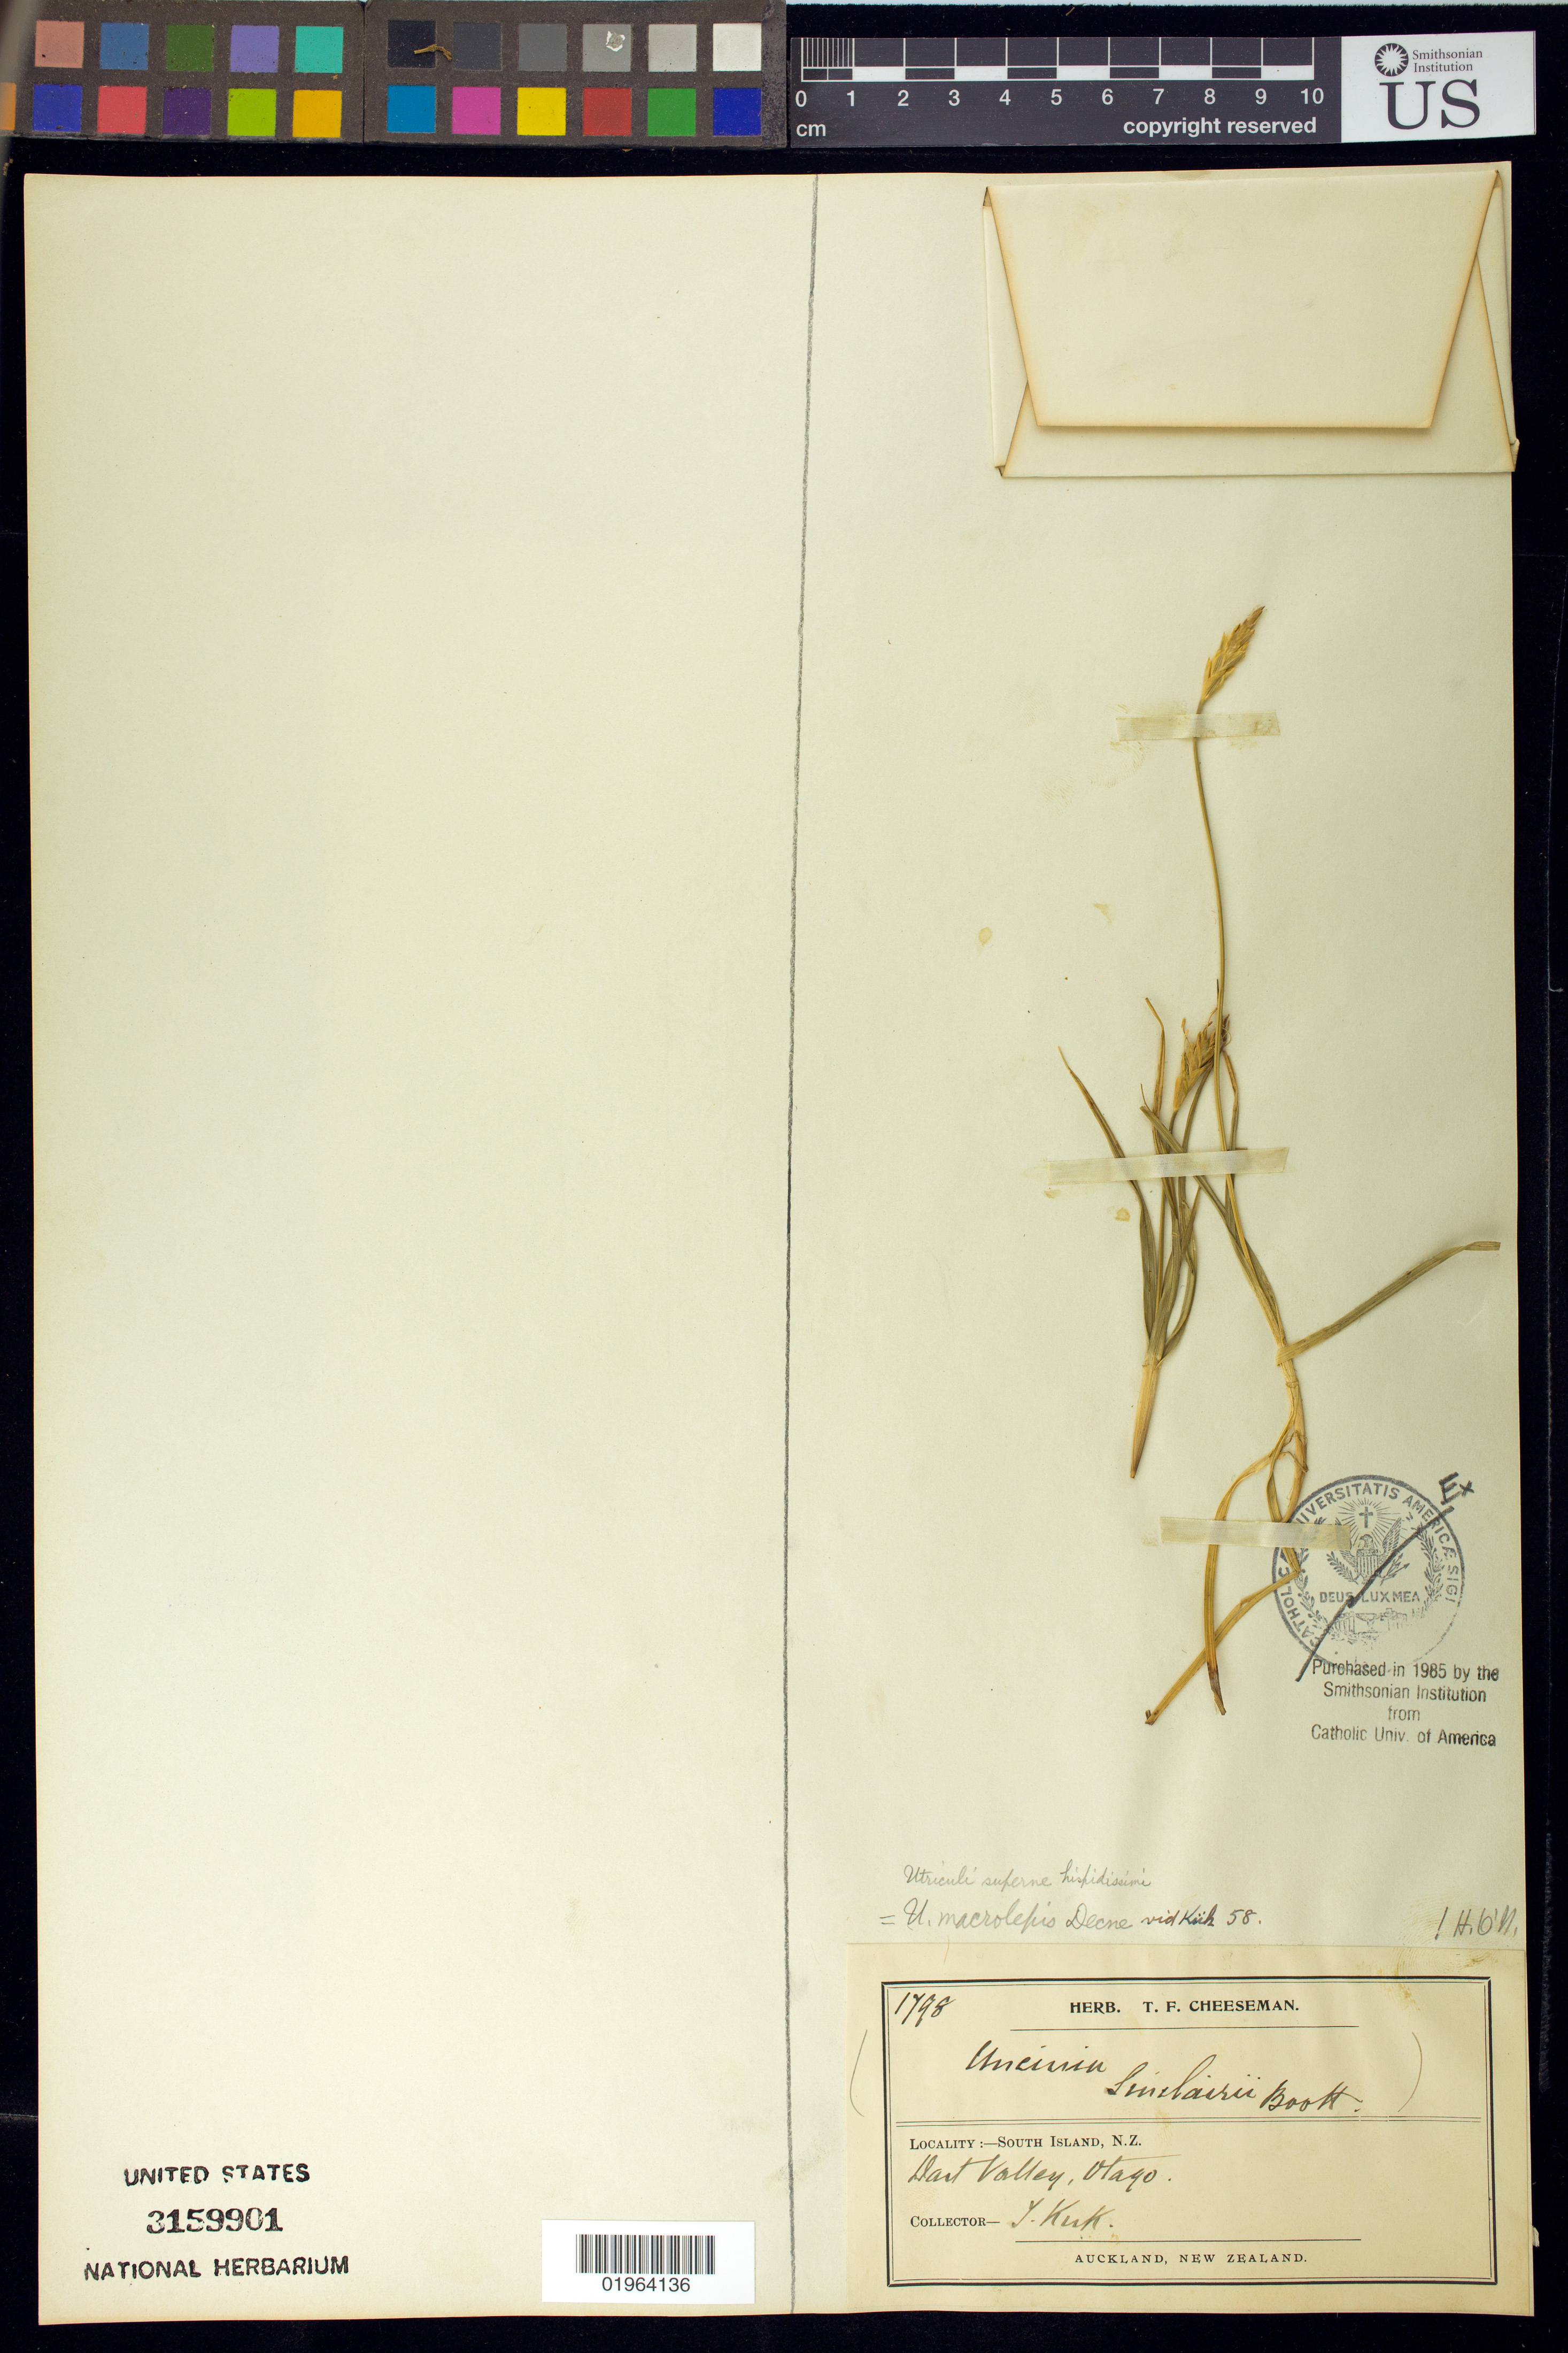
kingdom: Plantae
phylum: Tracheophyta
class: Liliopsida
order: Poales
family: Cyperaceae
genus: Carex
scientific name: Carex parvispica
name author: K.A. Ford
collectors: T. Kirk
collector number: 1798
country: New Zealand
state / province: Otago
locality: Valley of the Dart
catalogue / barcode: US 3159901